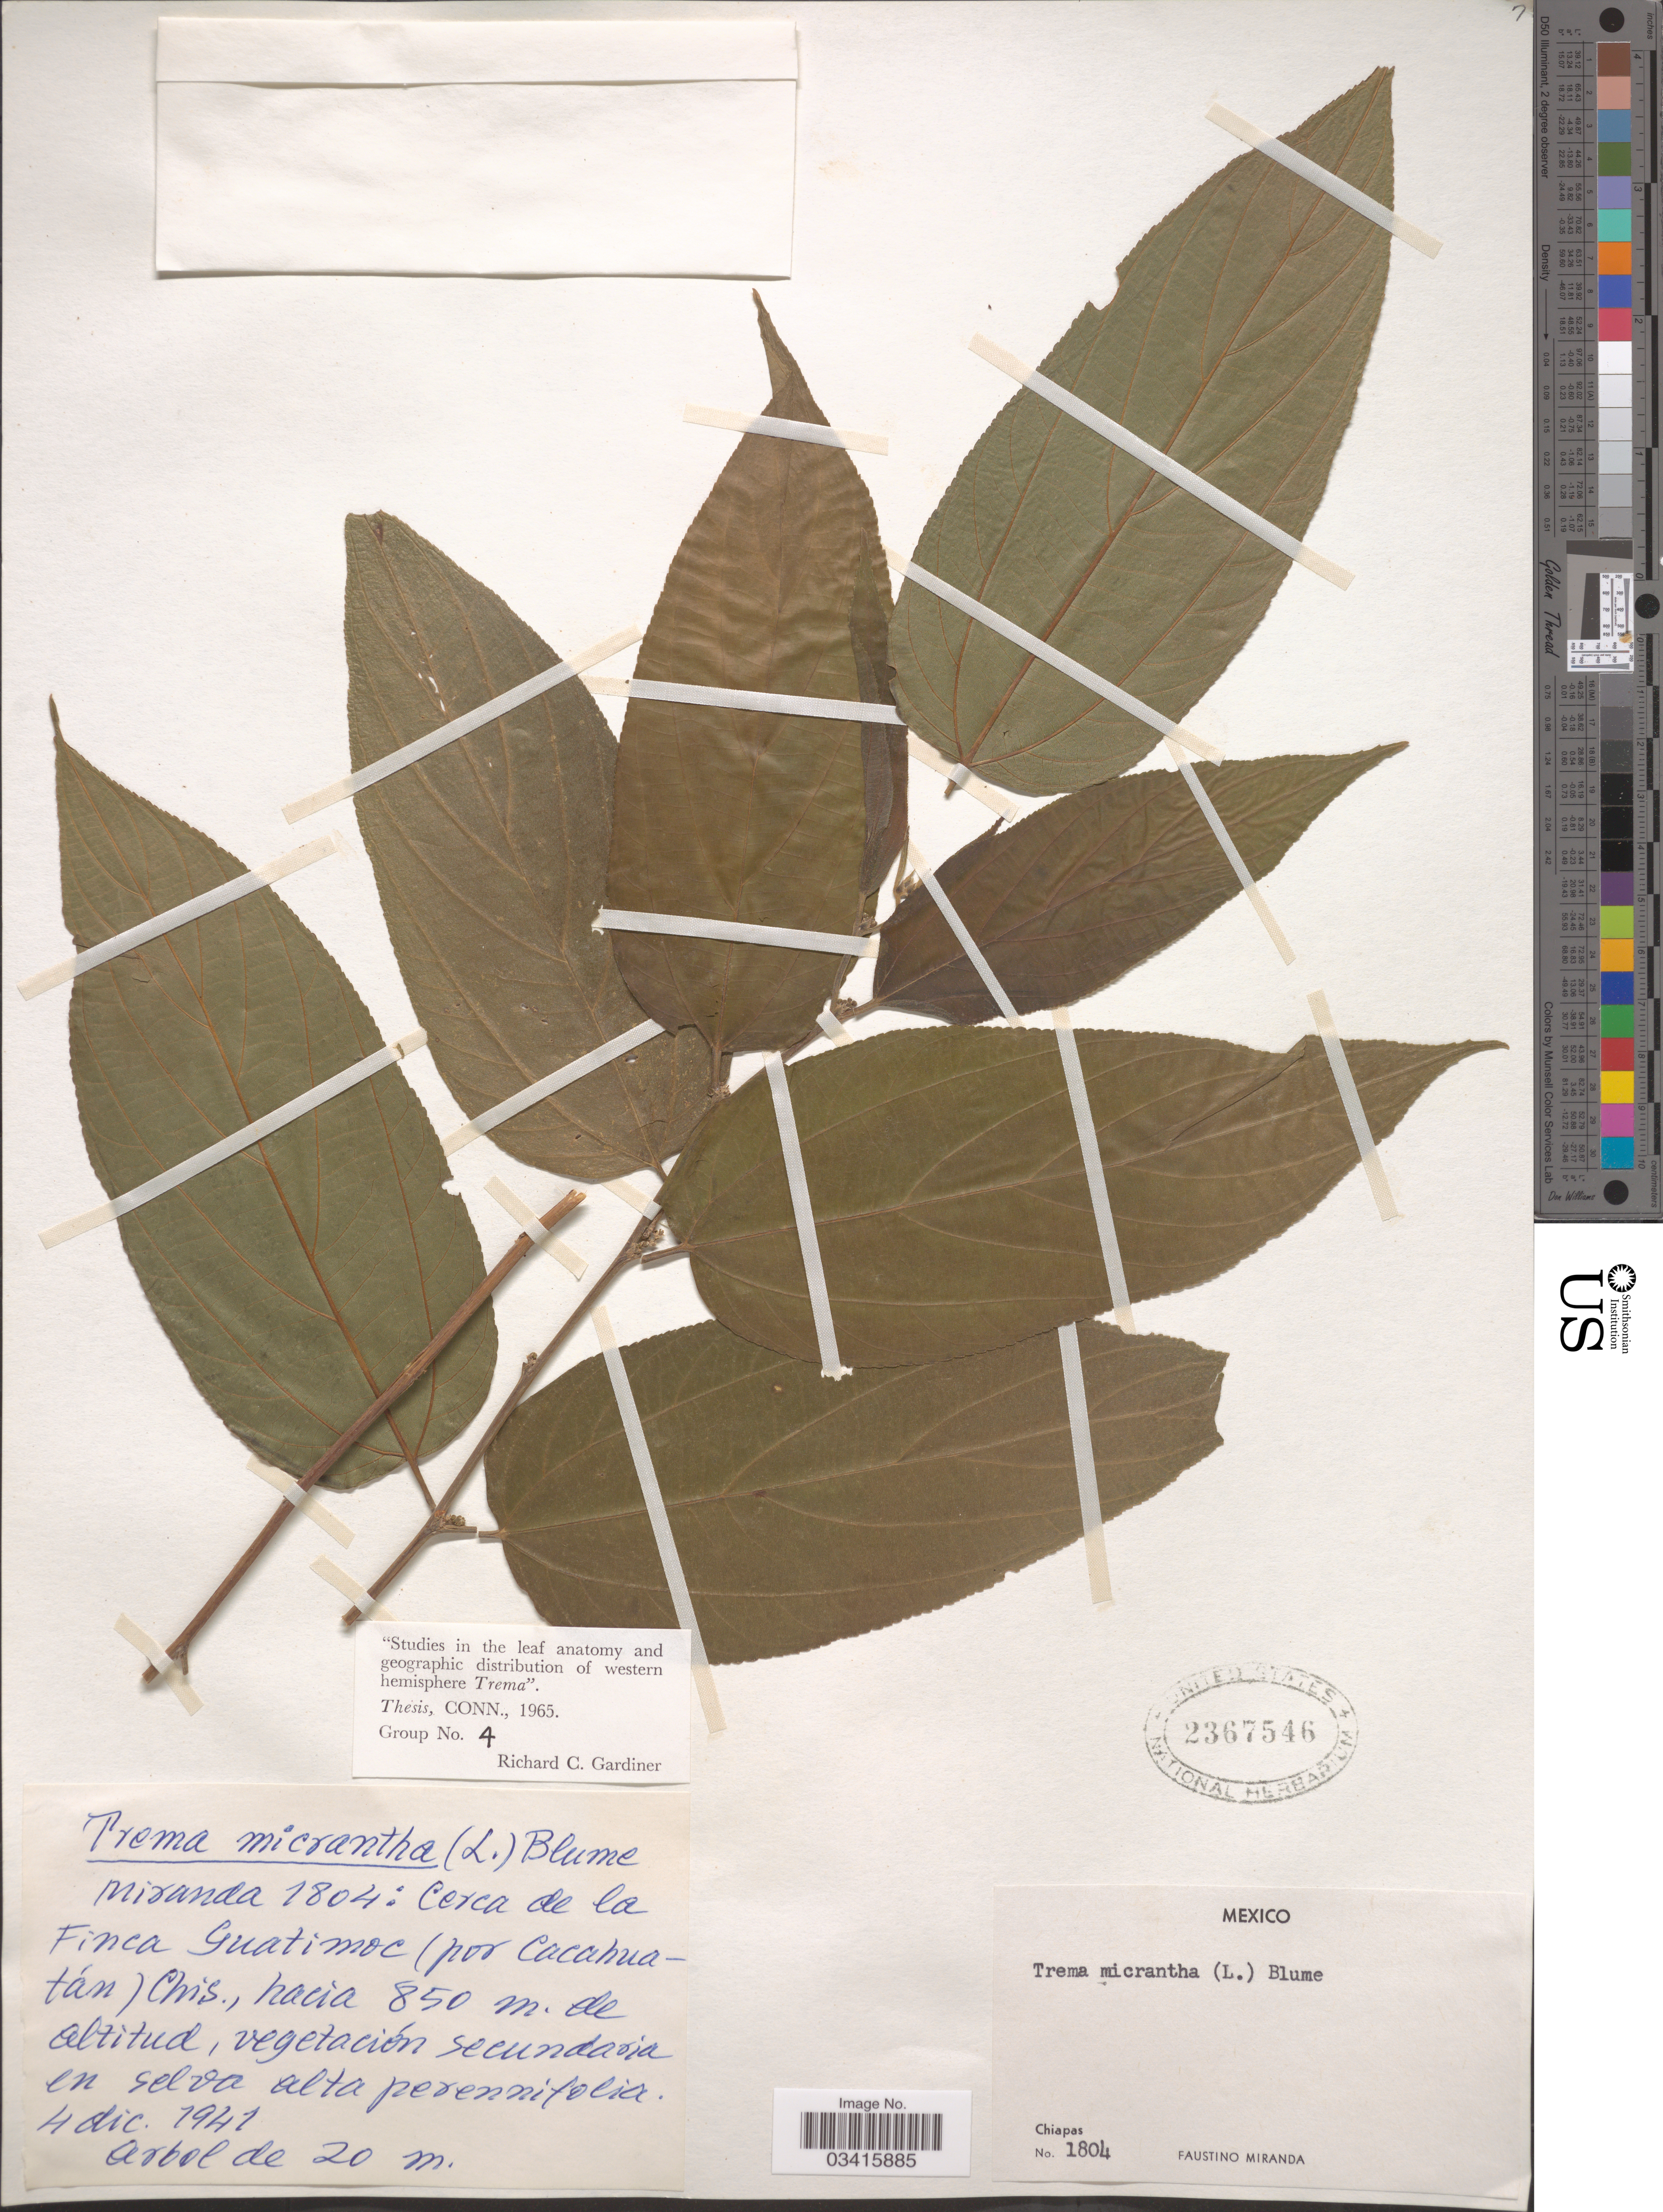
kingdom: Plantae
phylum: Tracheophyta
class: Magnoliopsida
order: Rosales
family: Cannabaceae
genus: Trema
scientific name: Trema micranthum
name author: (L.) Blume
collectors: F. Miranda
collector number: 1804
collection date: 1941-12-04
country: Mexico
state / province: Chiapas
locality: Cerca de la Finca Guatimoc (por Cacahuatán).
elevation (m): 850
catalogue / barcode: US 2367546